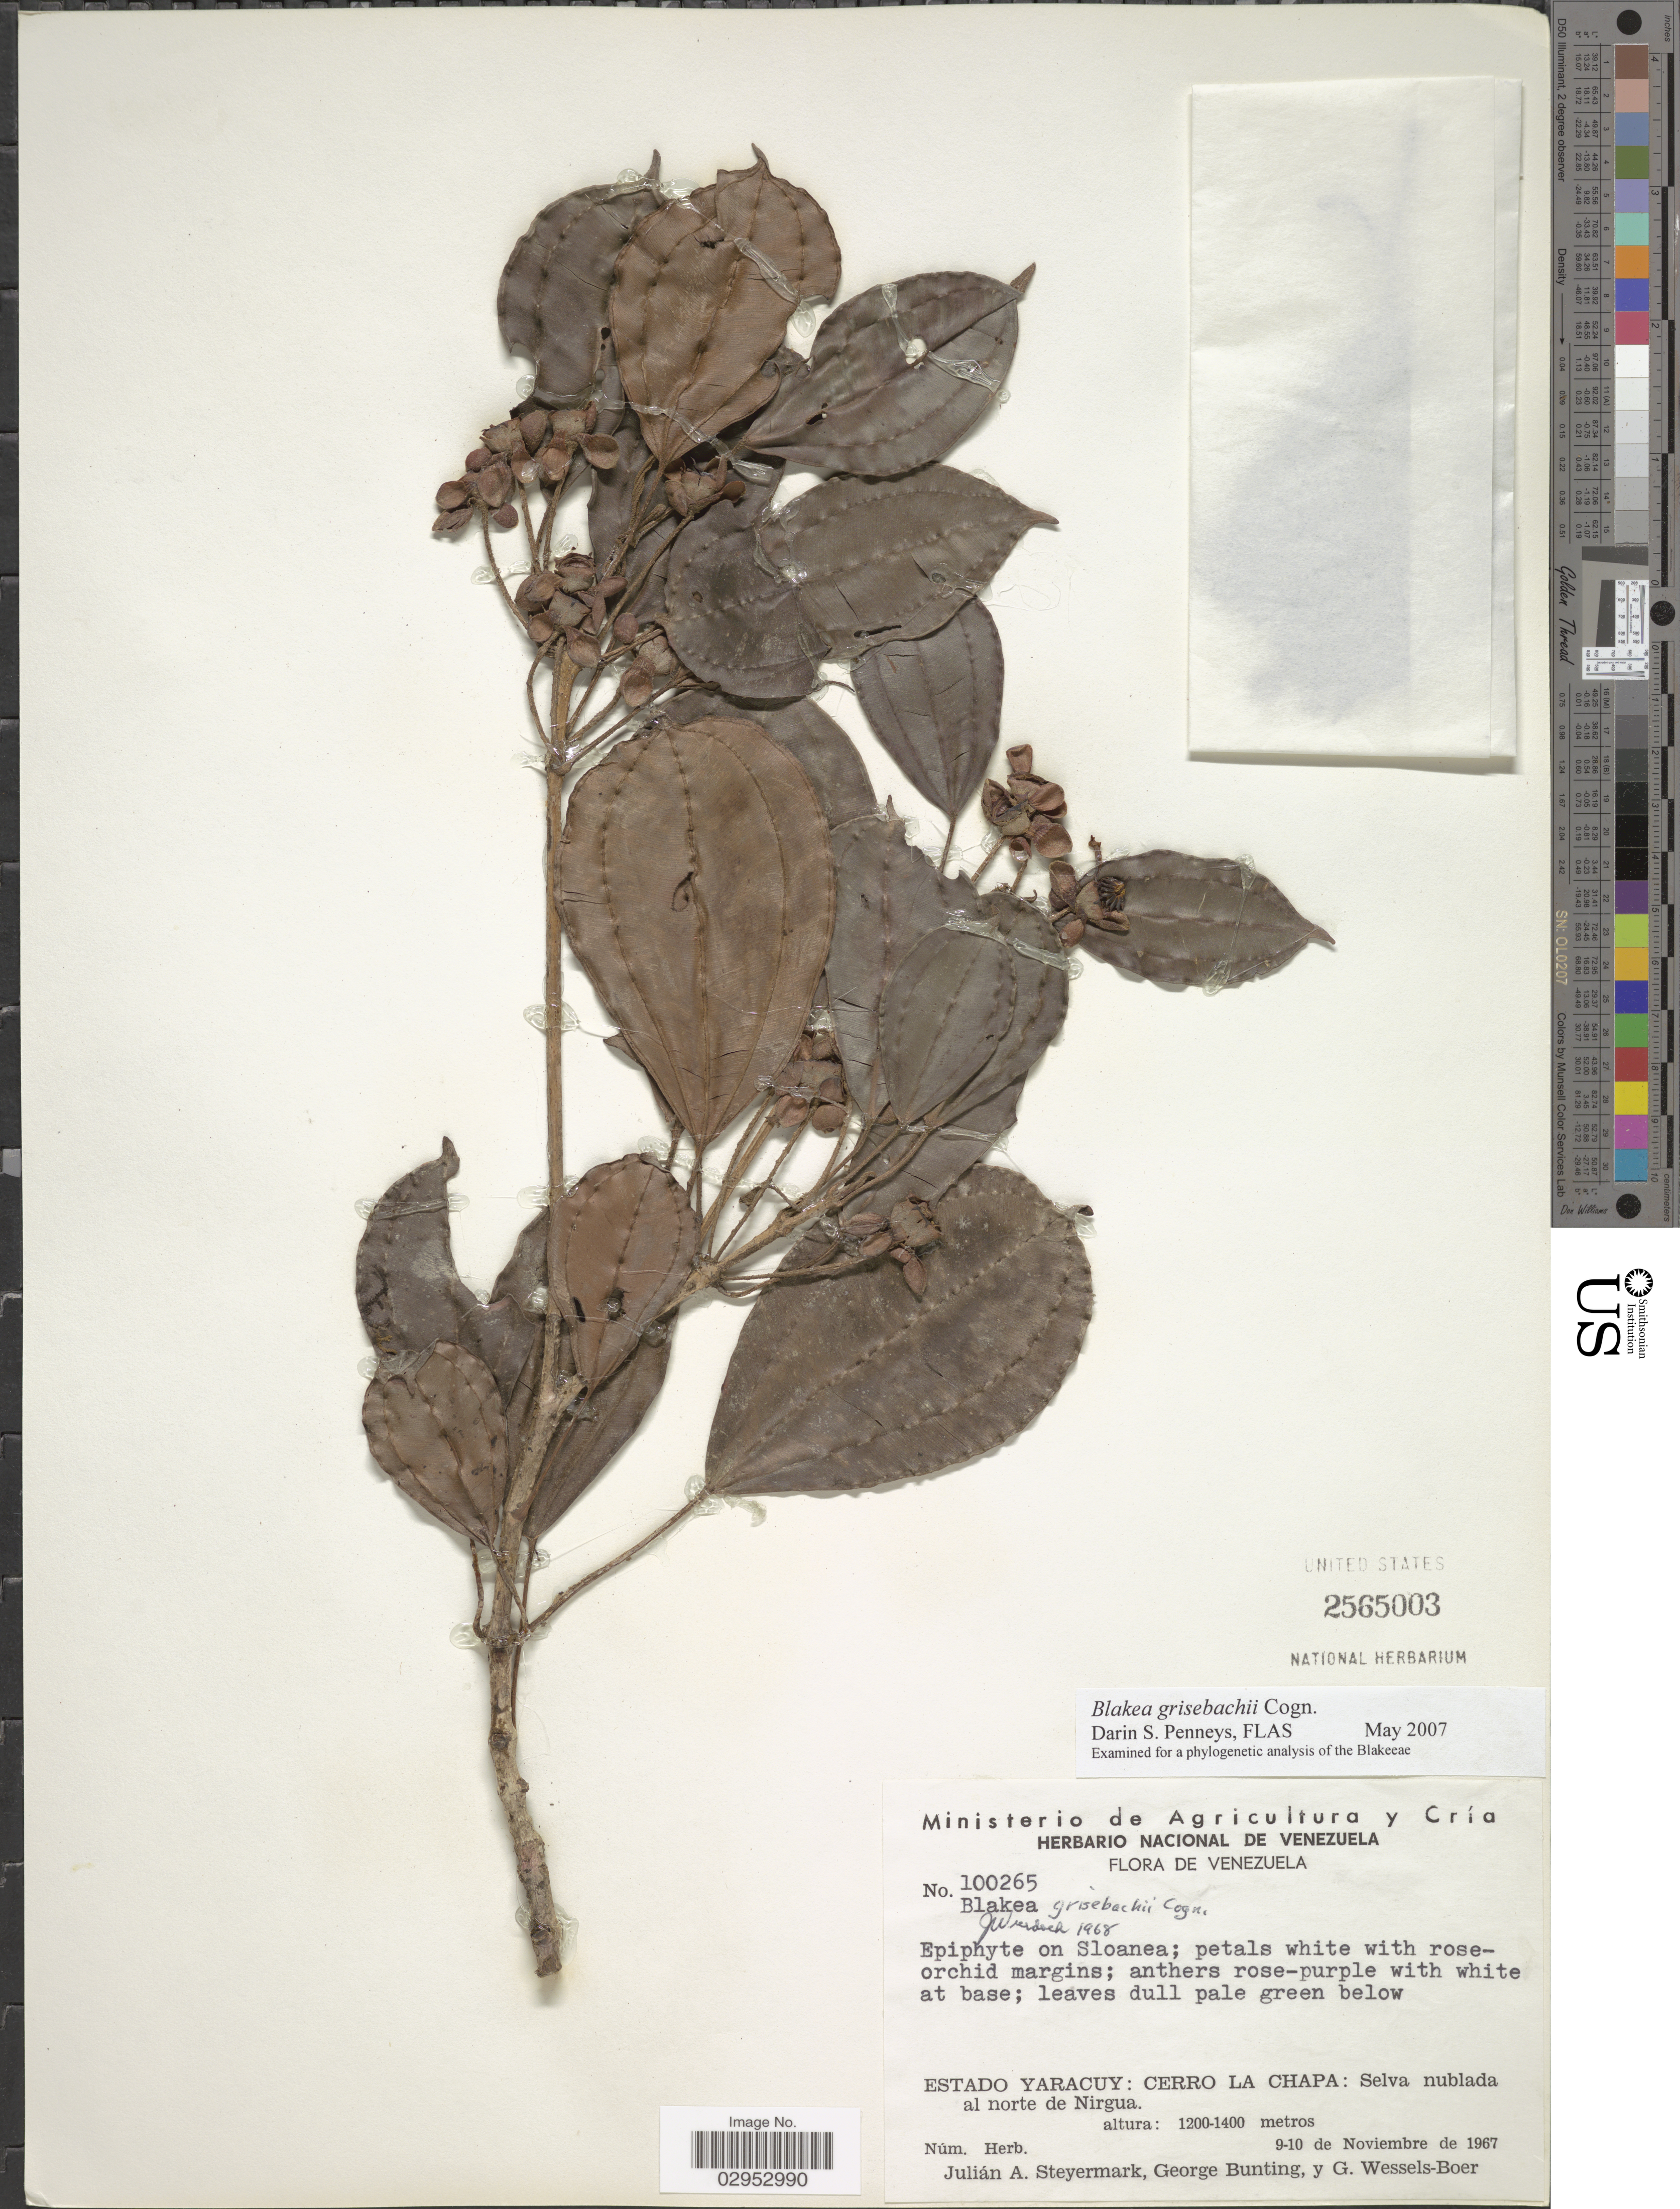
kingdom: Plantae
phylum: Tracheophyta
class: Magnoliopsida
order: Myrtales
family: Melastomataceae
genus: Blakea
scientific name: Blakea grisebachii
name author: Cogn.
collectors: J. Steyermark, G. S. Bunting & G. Wessels Boer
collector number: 100265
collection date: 1967-11-09/1967-11-10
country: Venezuela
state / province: Yaracuy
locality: Cerro La Chapa: Selva nublada al norte de Nirgua.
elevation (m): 1200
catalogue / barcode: US 2565003